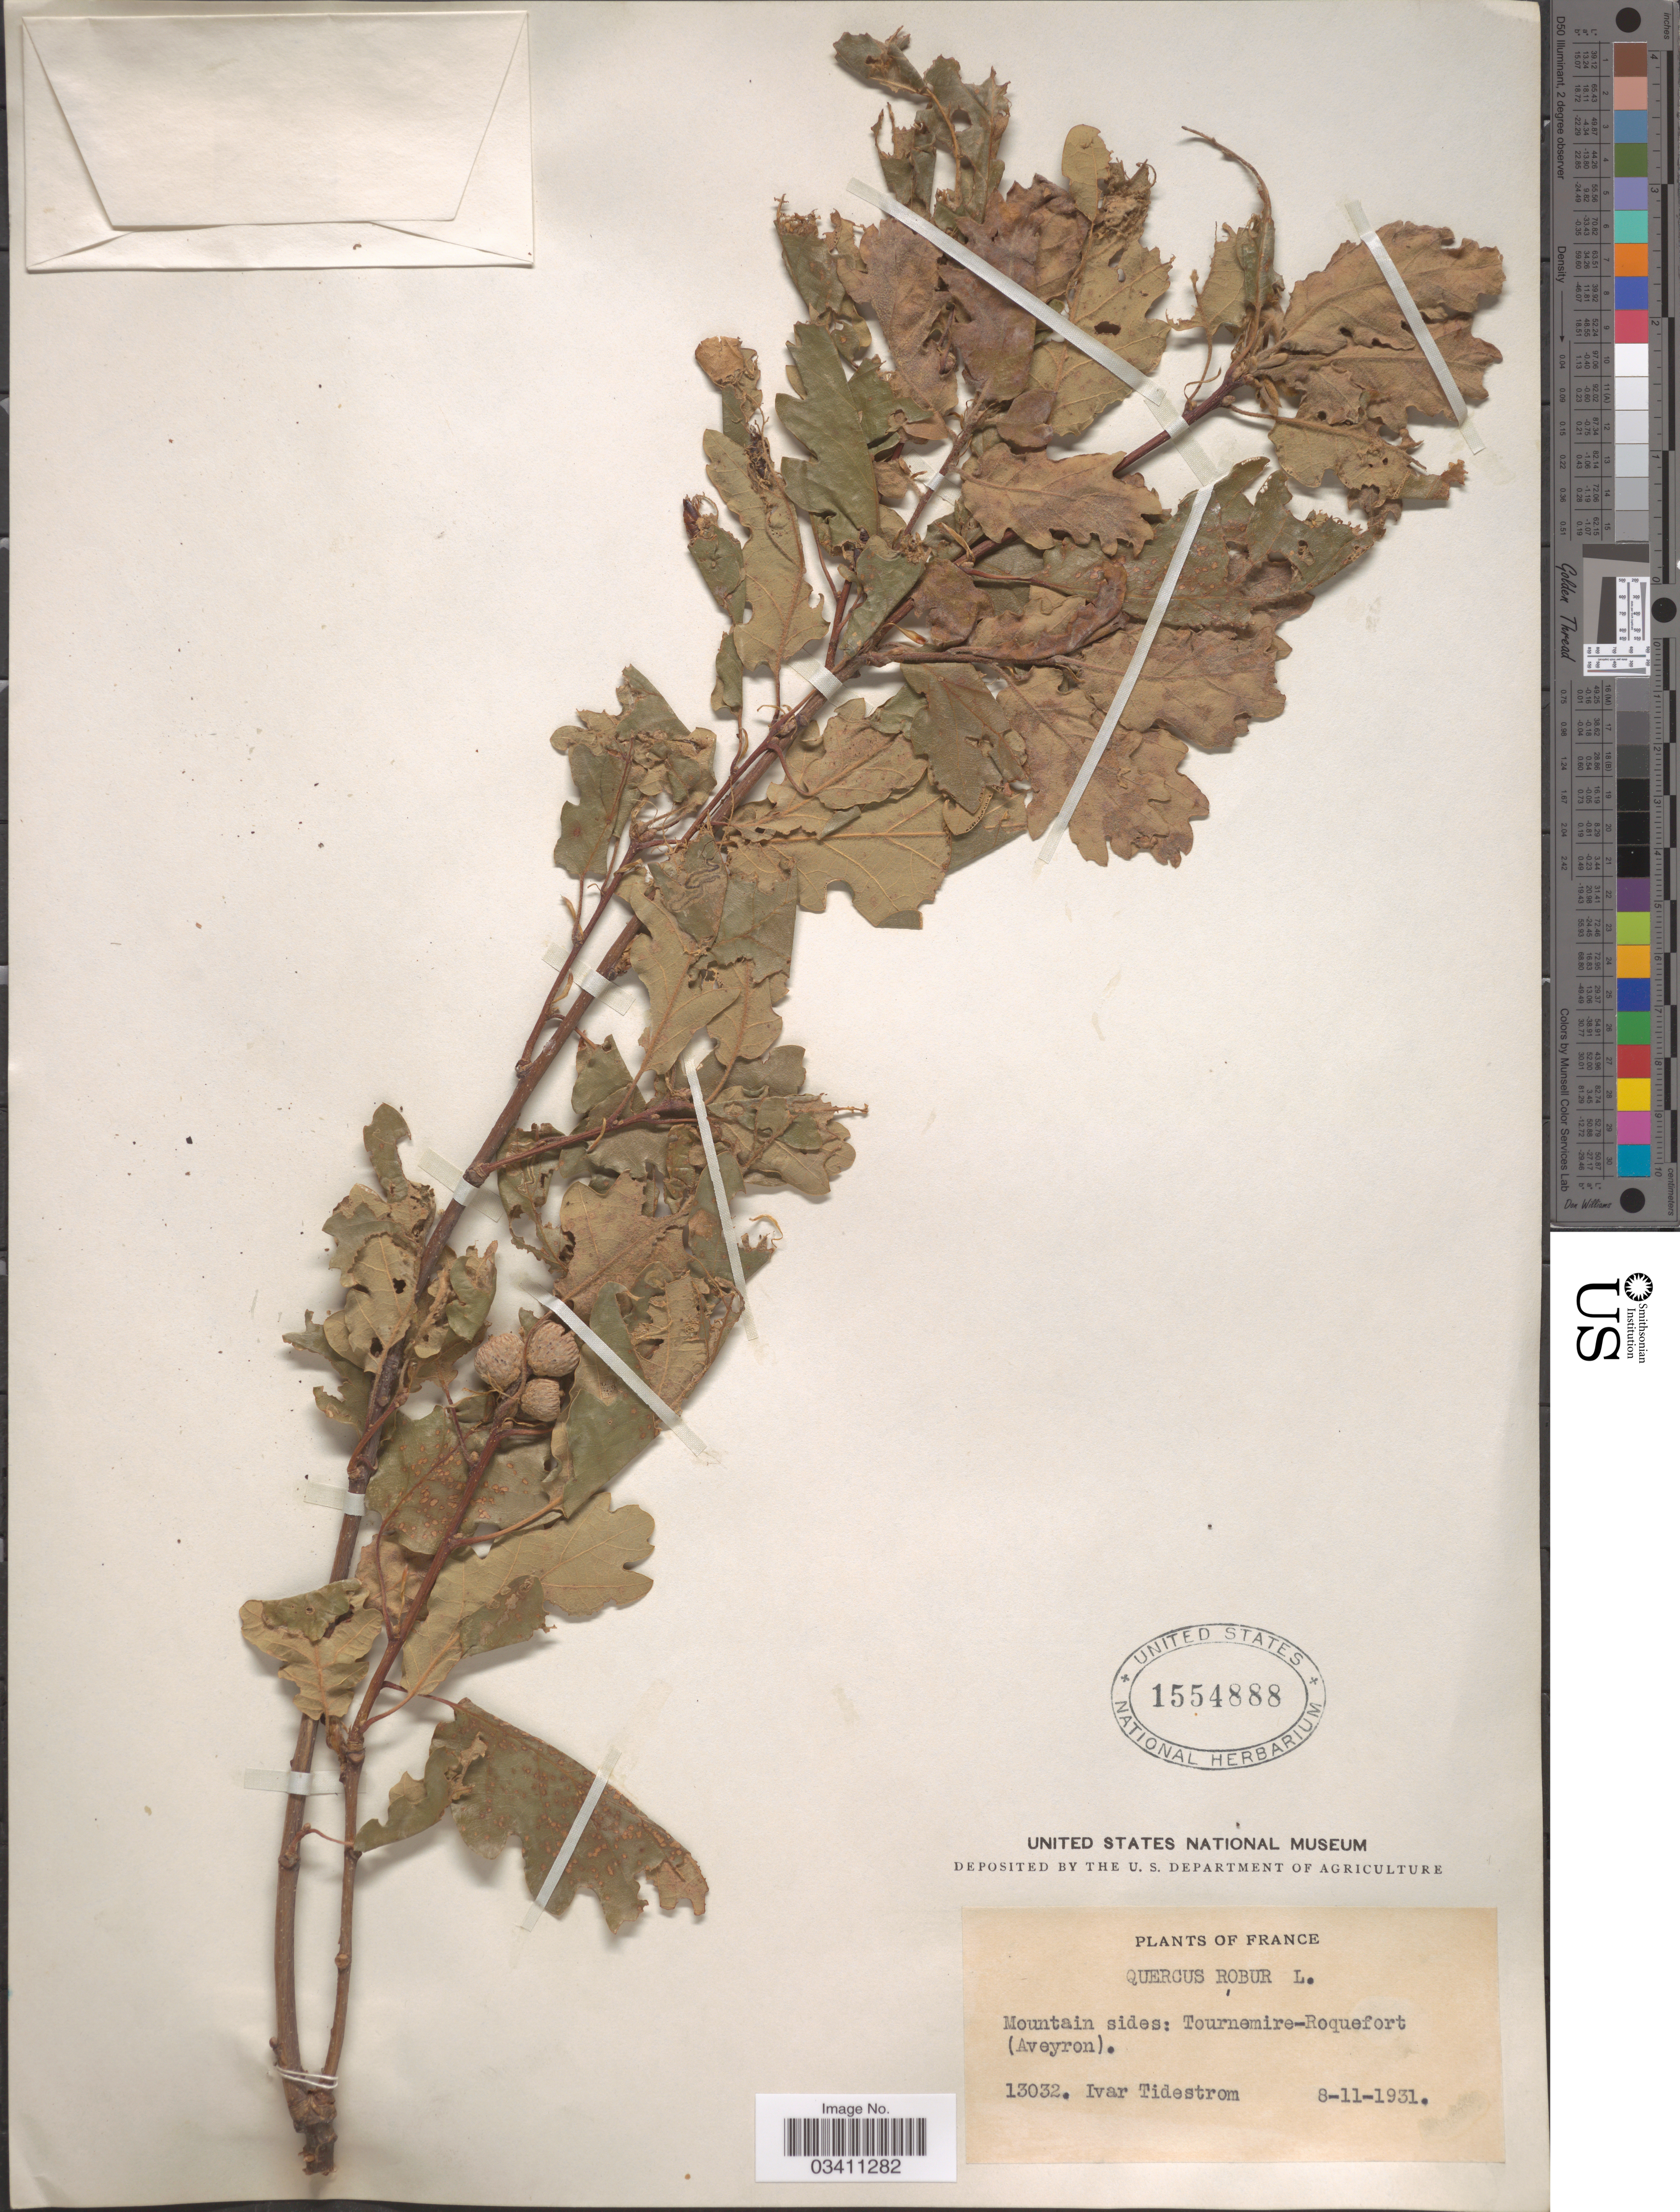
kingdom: Plantae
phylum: Tracheophyta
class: Magnoliopsida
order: Fagales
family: Fagaceae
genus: Quercus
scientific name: Quercus robur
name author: L.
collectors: I. F. Tidestrom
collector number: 13032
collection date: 1931-11-08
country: France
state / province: Occitanie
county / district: Aveyron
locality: Mountain sides: Tournemire-Roquefort (Aveyron).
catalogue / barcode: US 1554888